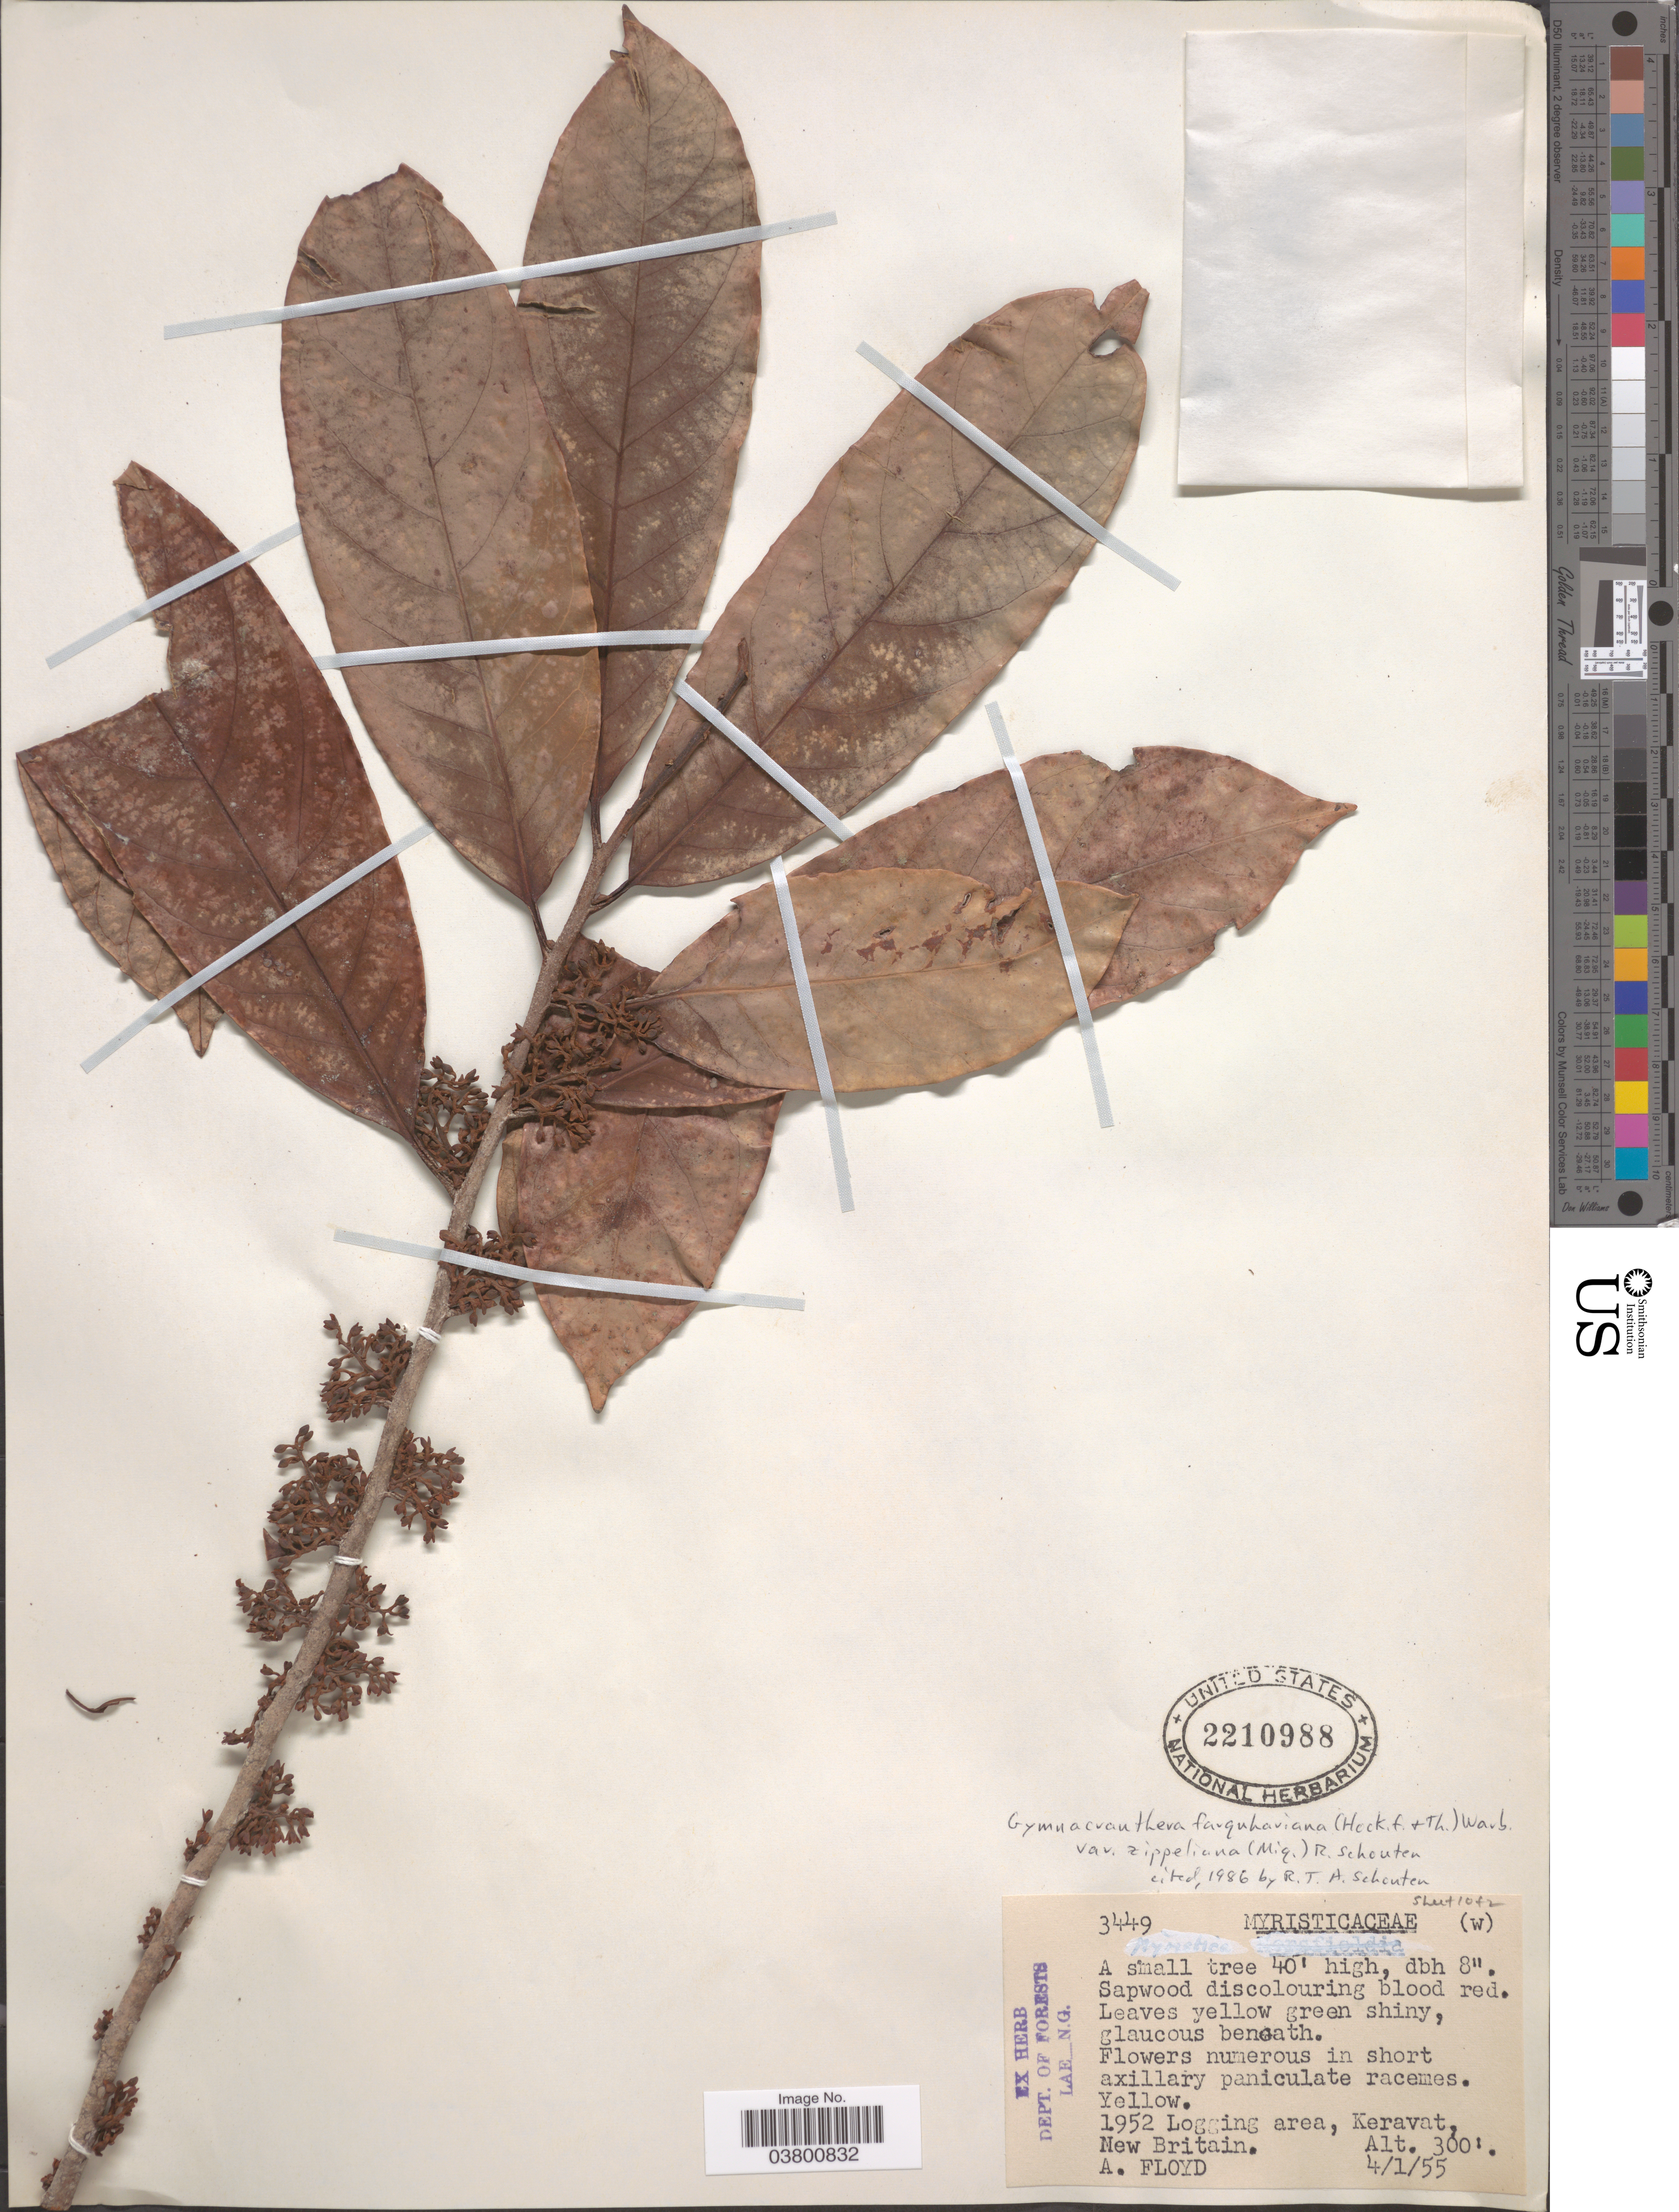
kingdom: Plantae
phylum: Tracheophyta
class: Magnoliopsida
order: Magnoliales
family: Myristicaceae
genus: Gymnacranthera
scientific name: Gymnacranthera farquhariana var. zippeliana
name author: (Miq.) R.T.A. Schouten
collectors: A. Floyd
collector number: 3449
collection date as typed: Transcribed d/m/y: 4/1/55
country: Papua New Guinea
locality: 1952 Logging area, Keravat, New Britain.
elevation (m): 91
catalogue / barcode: US 2210988